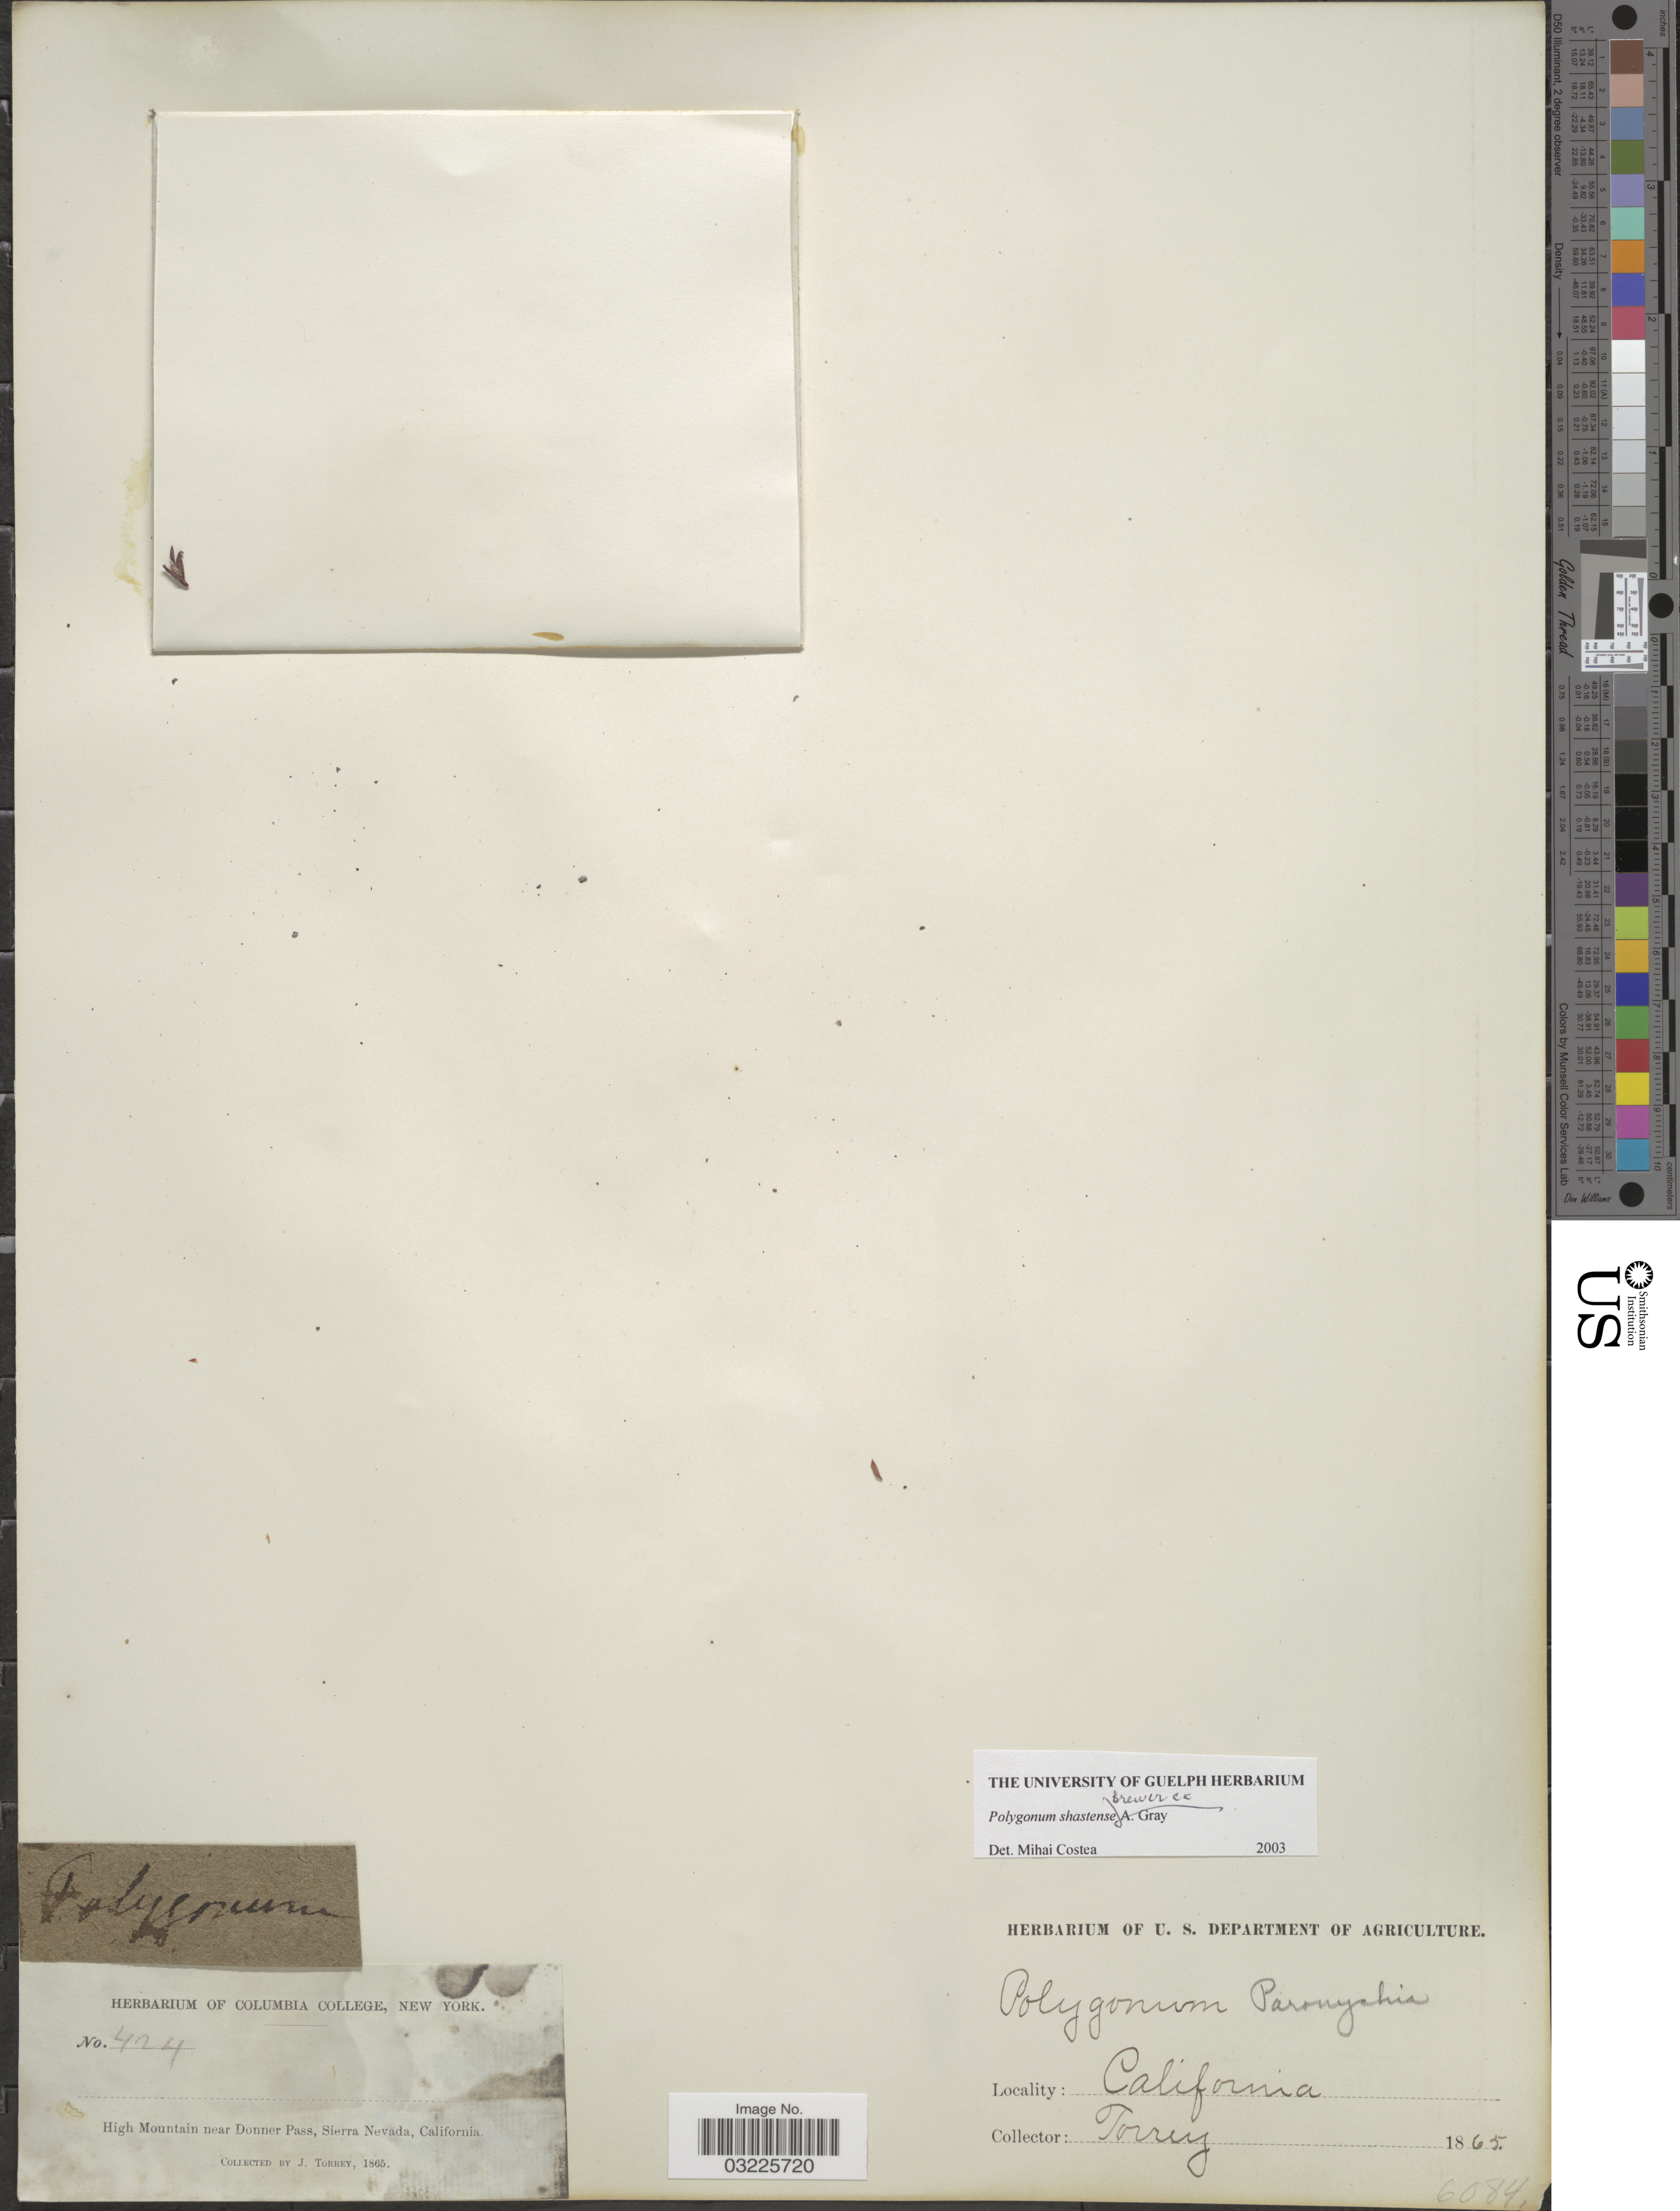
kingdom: Plantae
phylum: Tracheophyta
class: Magnoliopsida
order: Caryophyllales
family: Polygonaceae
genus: Polygonum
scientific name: Polygonum shastense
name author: W.H. Brewer ex A. Gray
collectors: J. Torrey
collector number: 424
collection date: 1865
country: United States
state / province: California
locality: High Mountain near Donner Pass, Sierra Nevada.